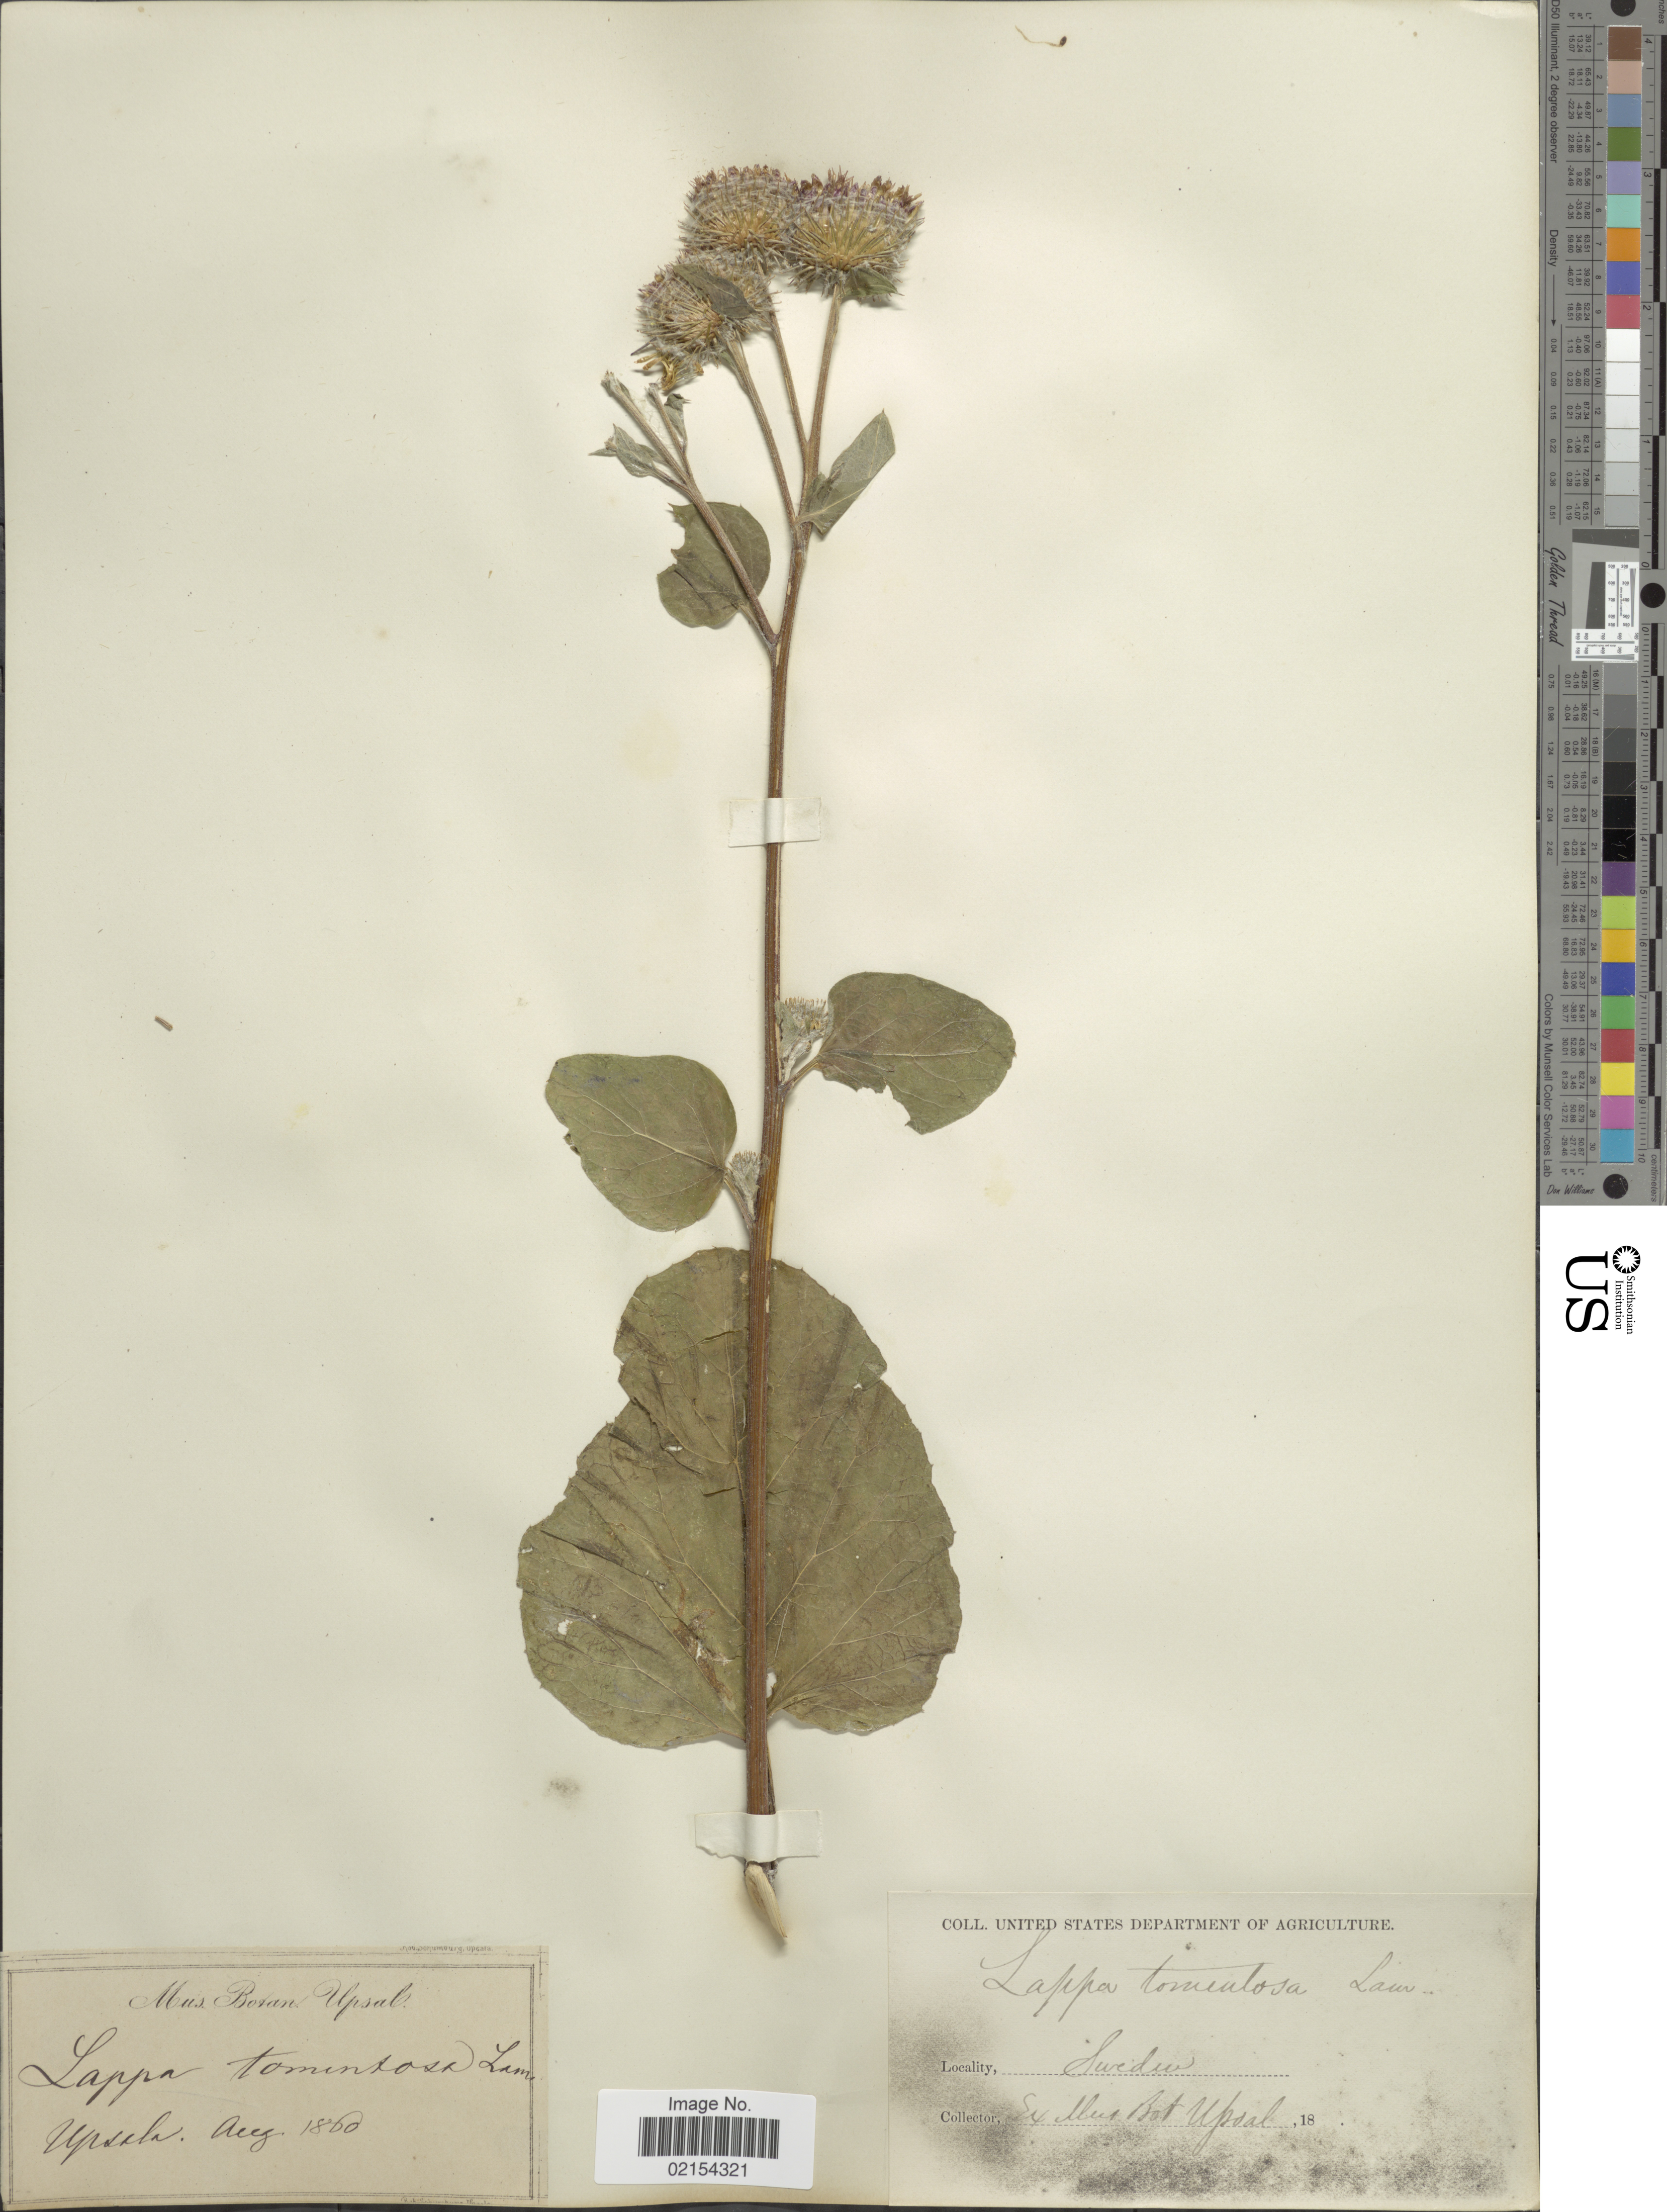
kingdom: Plantae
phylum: Tracheophyta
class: Magnoliopsida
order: Asterales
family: Asteraceae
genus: Arctium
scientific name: Arctium tomentosum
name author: Mill.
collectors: ex Mus. Bot. Upsal.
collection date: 1860-08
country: Sweden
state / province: Uppsala